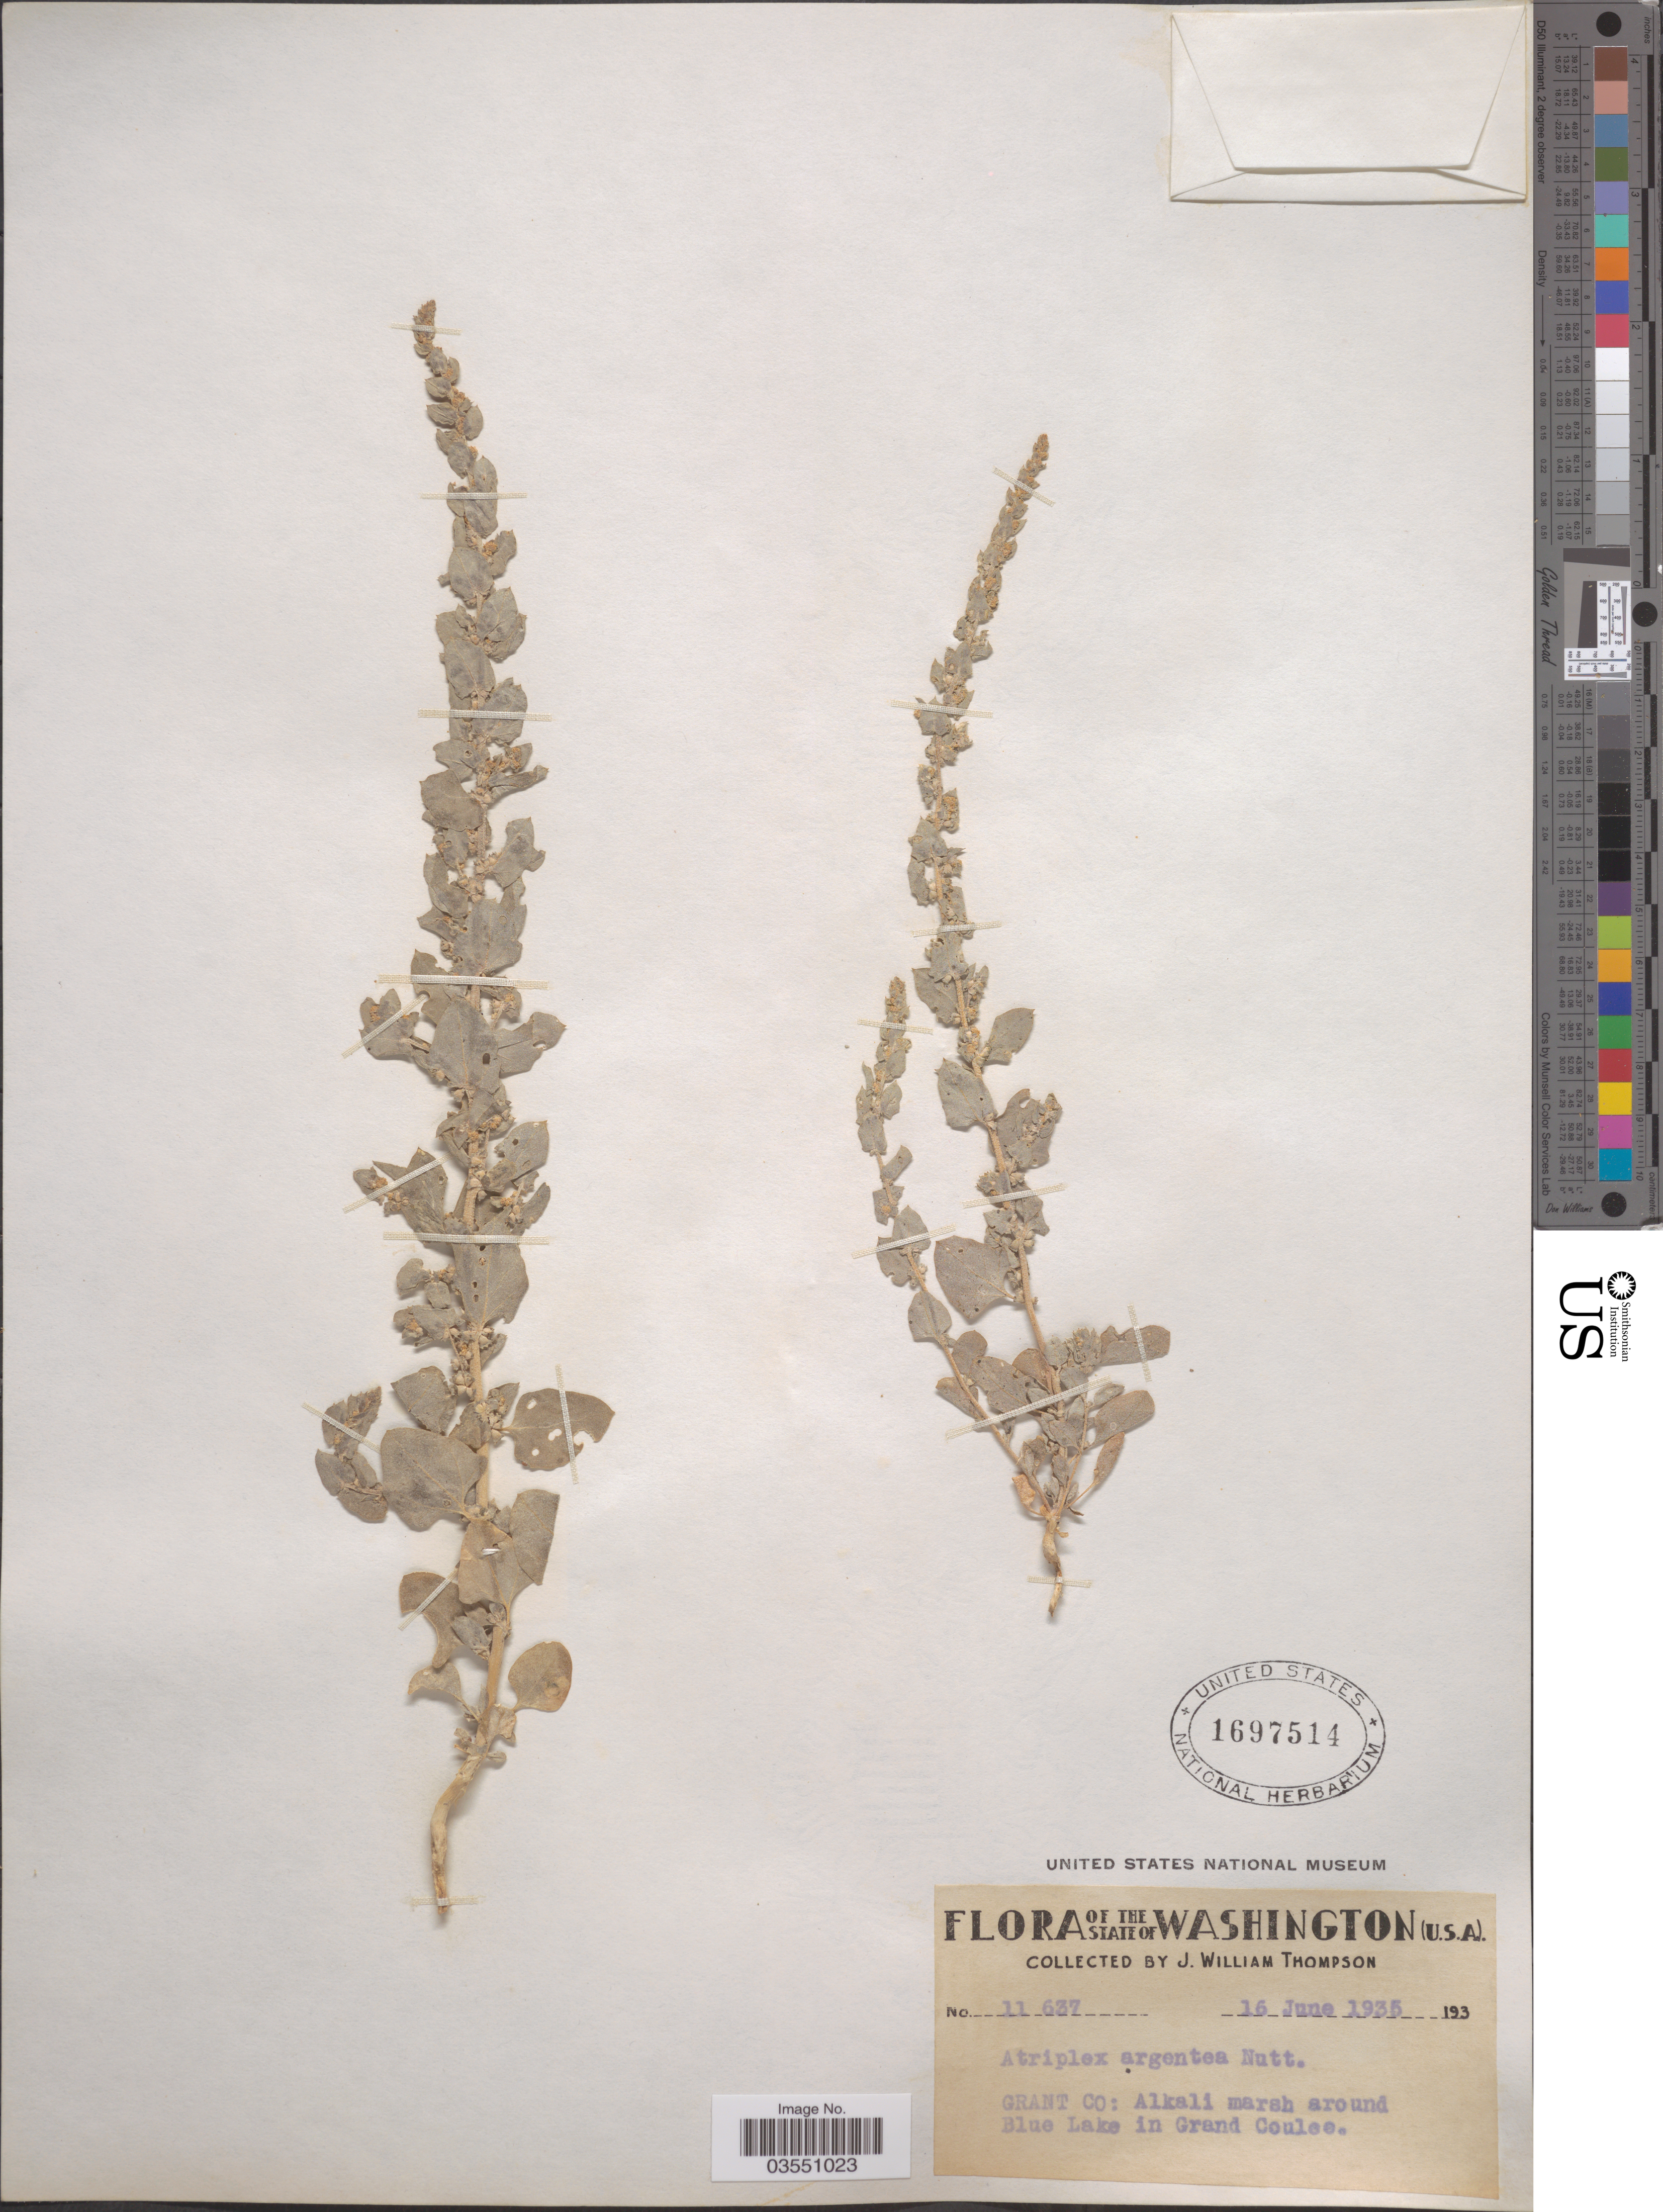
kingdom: Plantae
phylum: Tracheophyta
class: Magnoliopsida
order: Caryophyllales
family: Amaranthaceae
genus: Atriplex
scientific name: Atriplex argentea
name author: Nutt.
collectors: J. W. Thompson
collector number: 11637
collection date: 1935-06-16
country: United States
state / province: Washington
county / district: Grant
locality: Grant Co: Alkali marsh around Blue Lake in Grand Coulee.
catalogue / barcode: US 1697514